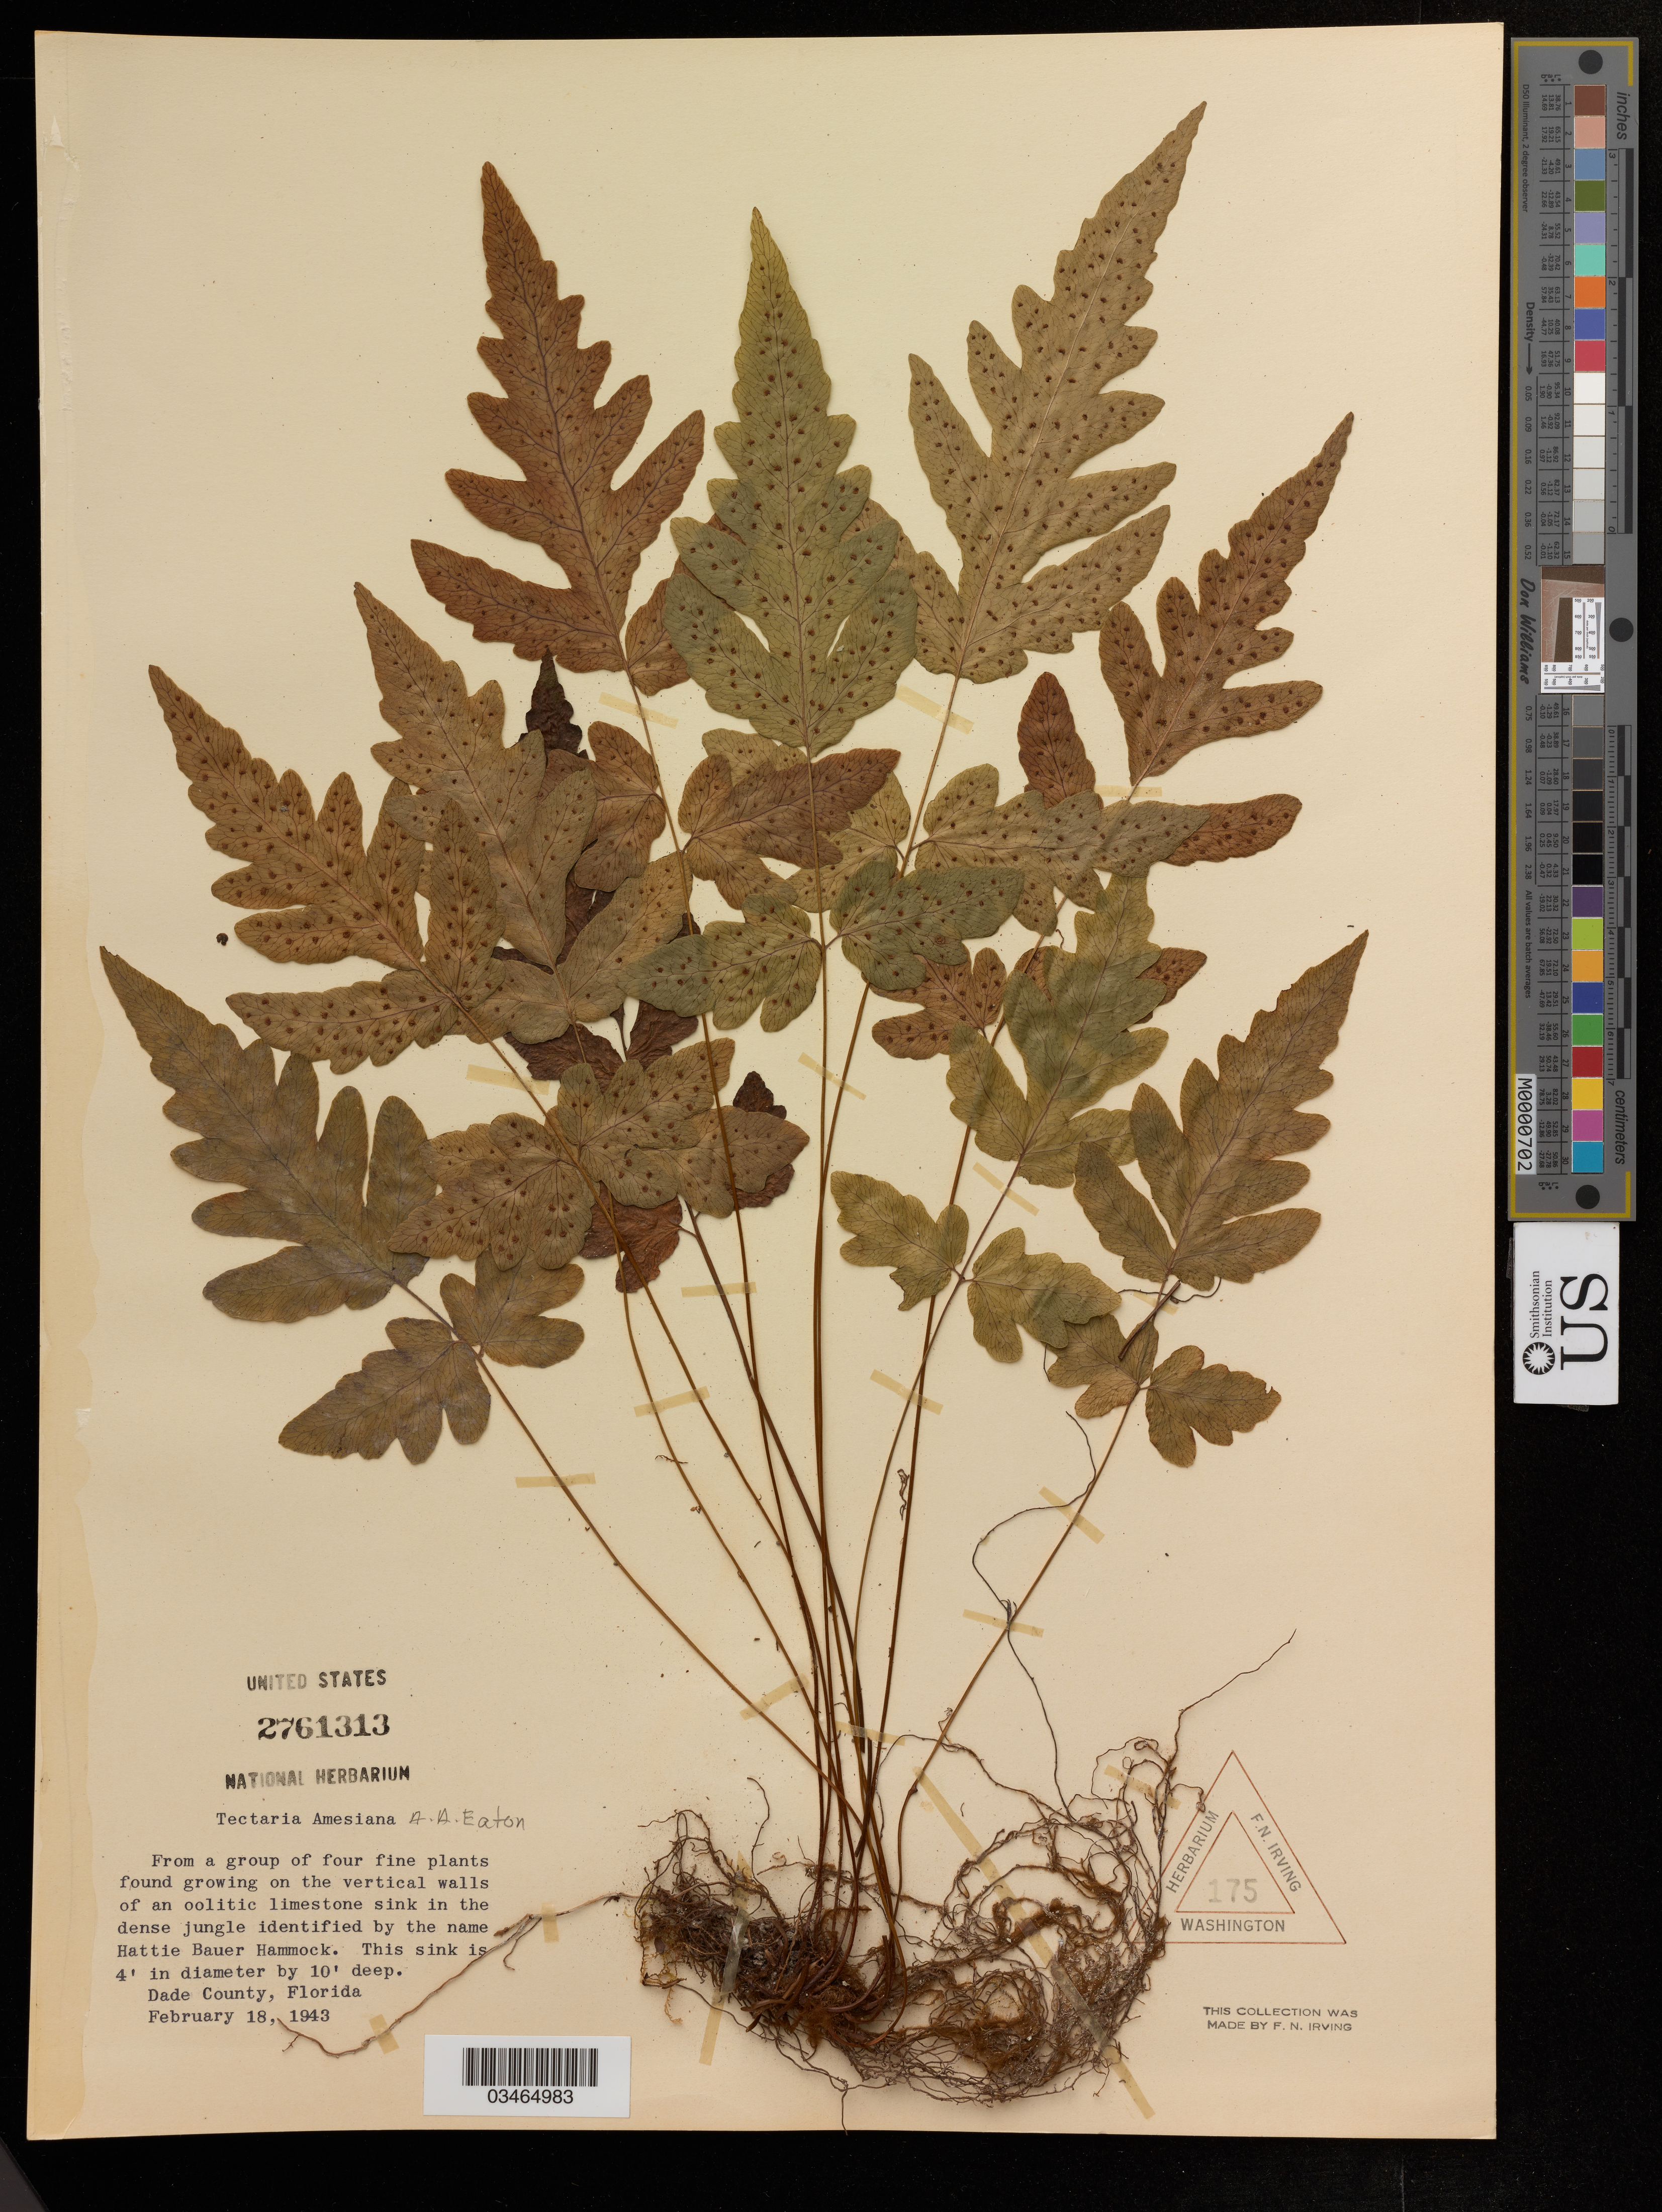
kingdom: Plantae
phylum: Tracheophyta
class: Polypodiopsida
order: Polypodiales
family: Tectariaceae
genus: Tectaria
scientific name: Tectaria amesiana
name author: A.A. Eaton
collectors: F. Irving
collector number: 175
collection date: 1943-02-18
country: United States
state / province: Florida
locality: Dade County.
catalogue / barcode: US 2761313